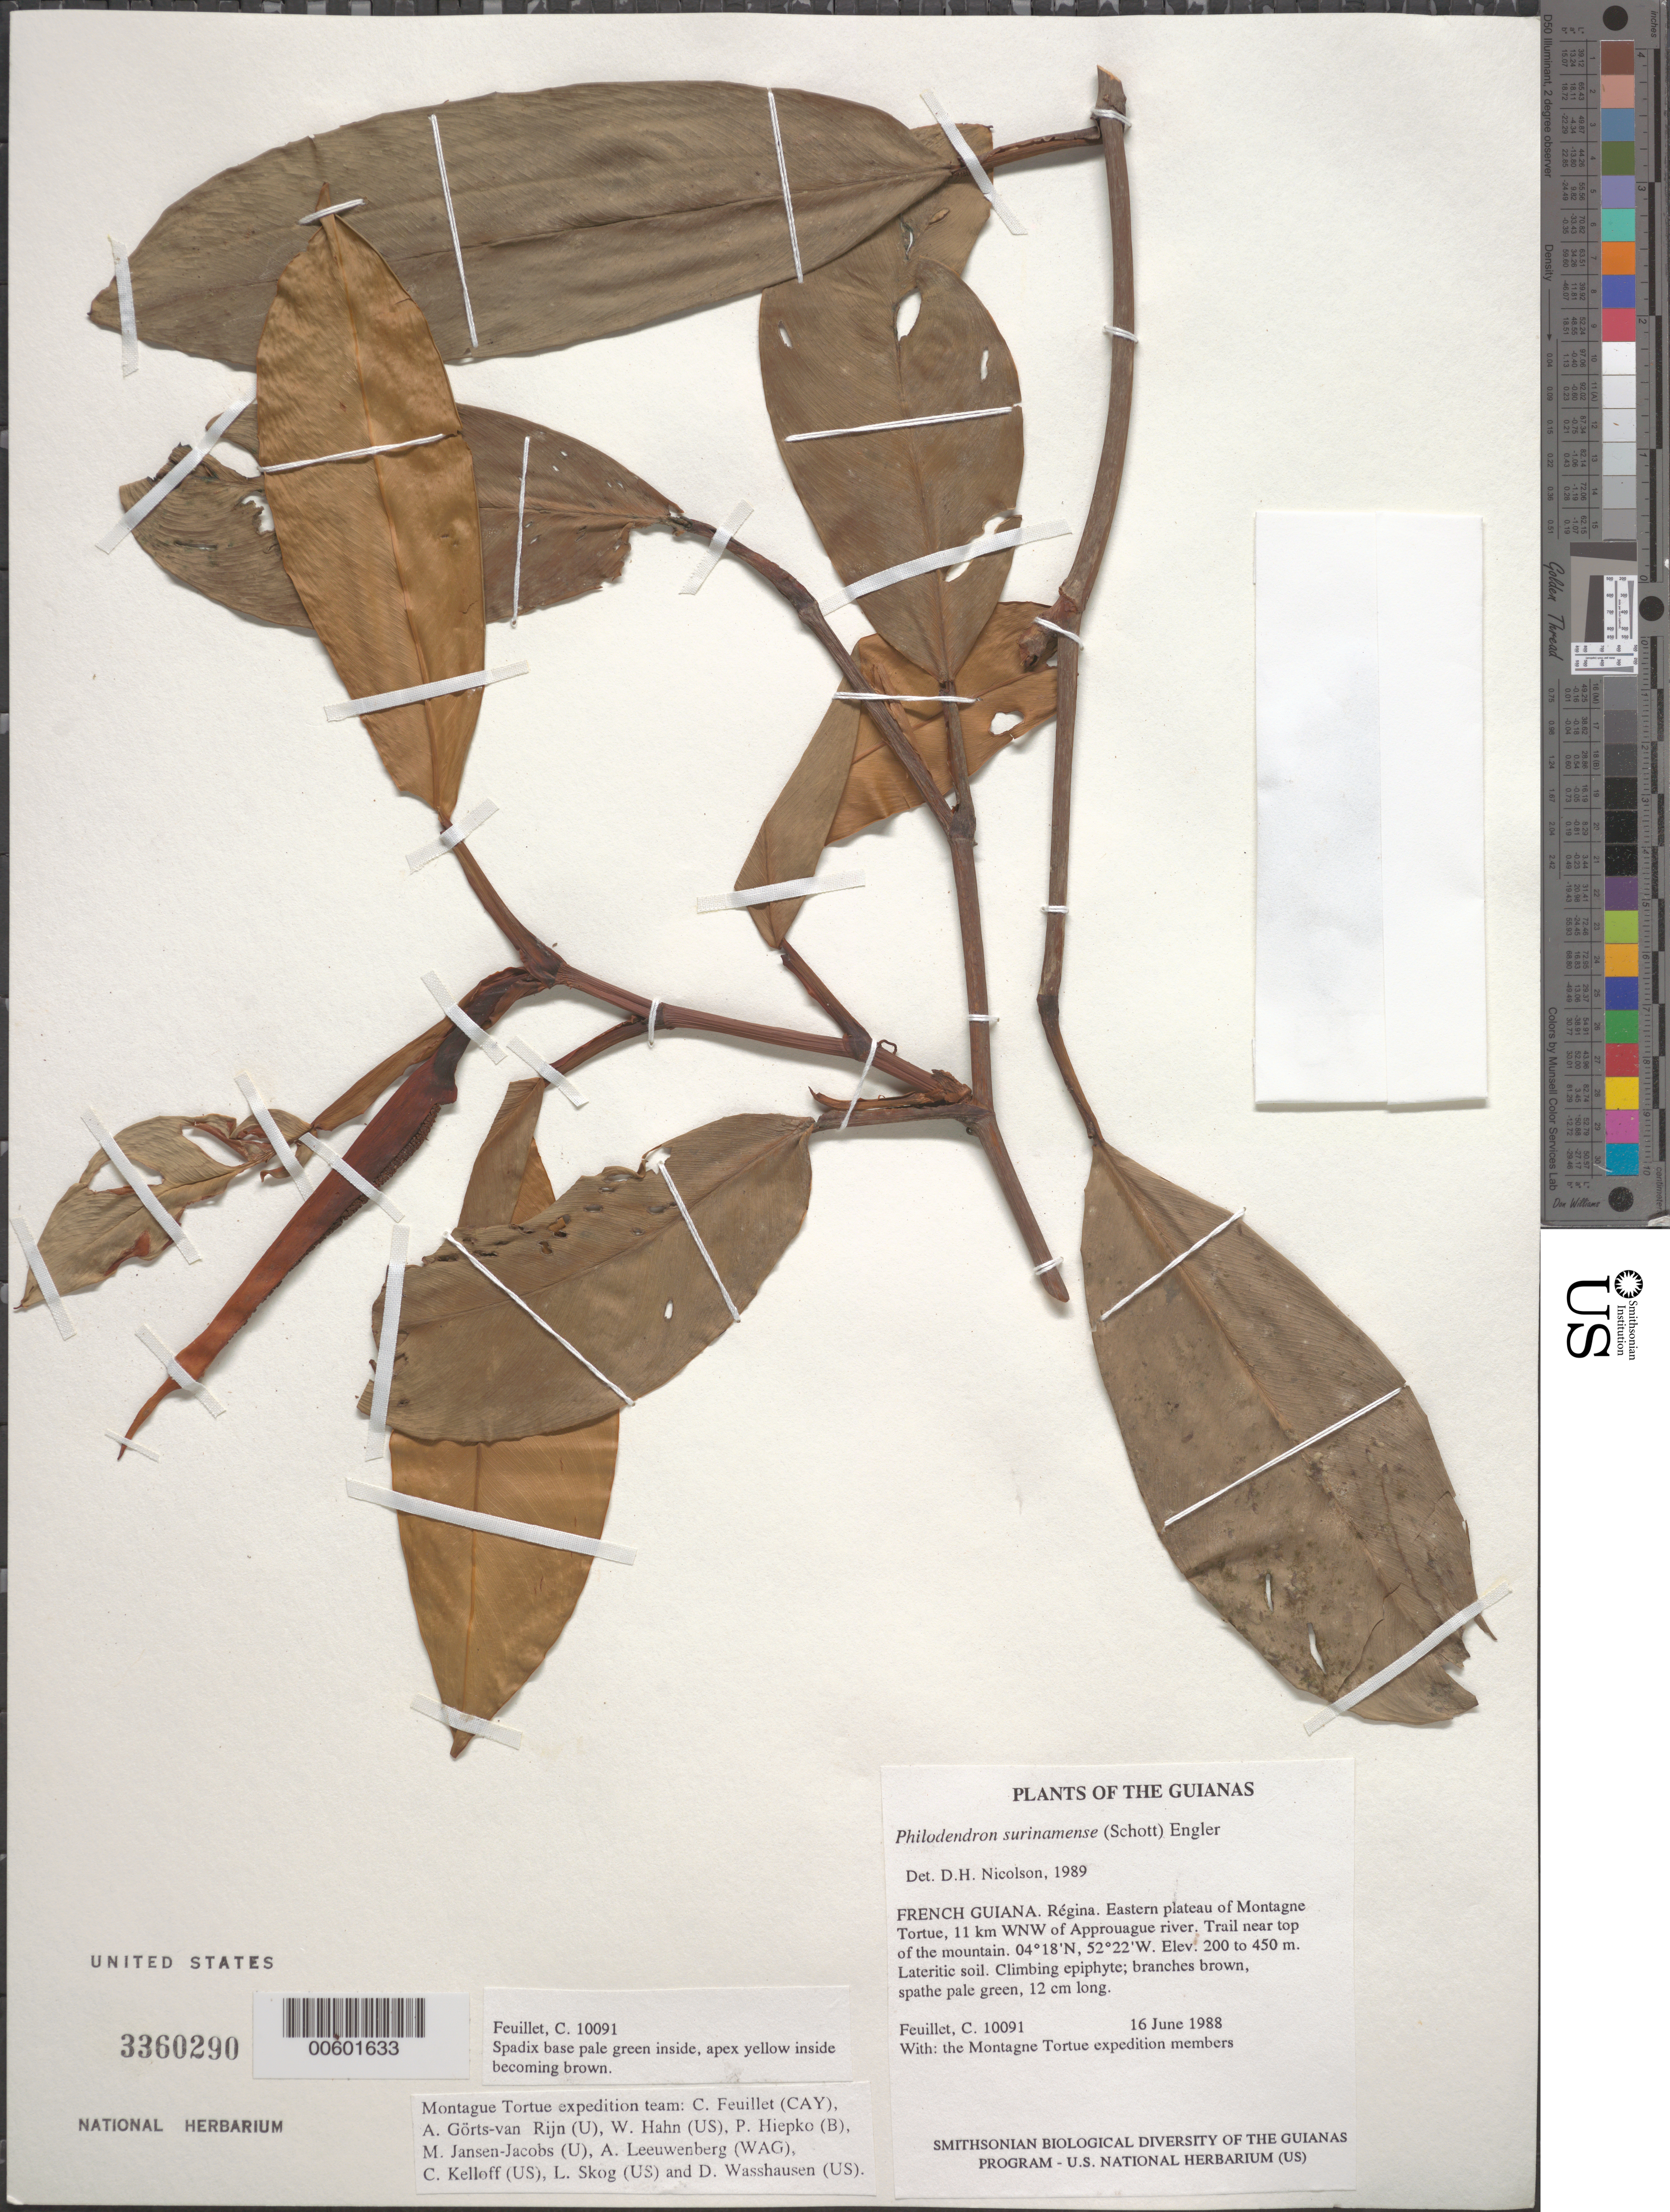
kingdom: Plantae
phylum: Tracheophyta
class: Liliopsida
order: Alismatales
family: Araceae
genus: Philodendron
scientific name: Philodendron surinamense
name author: (Miq.) Engl.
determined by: Nicolson, Dan H.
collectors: C. Feuillet & Montagne Torte Exped. members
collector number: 10091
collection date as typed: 16 June 1988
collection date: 1988-06-16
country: French Guiana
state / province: Cayenne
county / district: Regina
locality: Eastern plateau of Montagne Tortue, 11 km WNW of Approuague river. Trail near top of the mountain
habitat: Lateritic soil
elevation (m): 200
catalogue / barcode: US 3360290